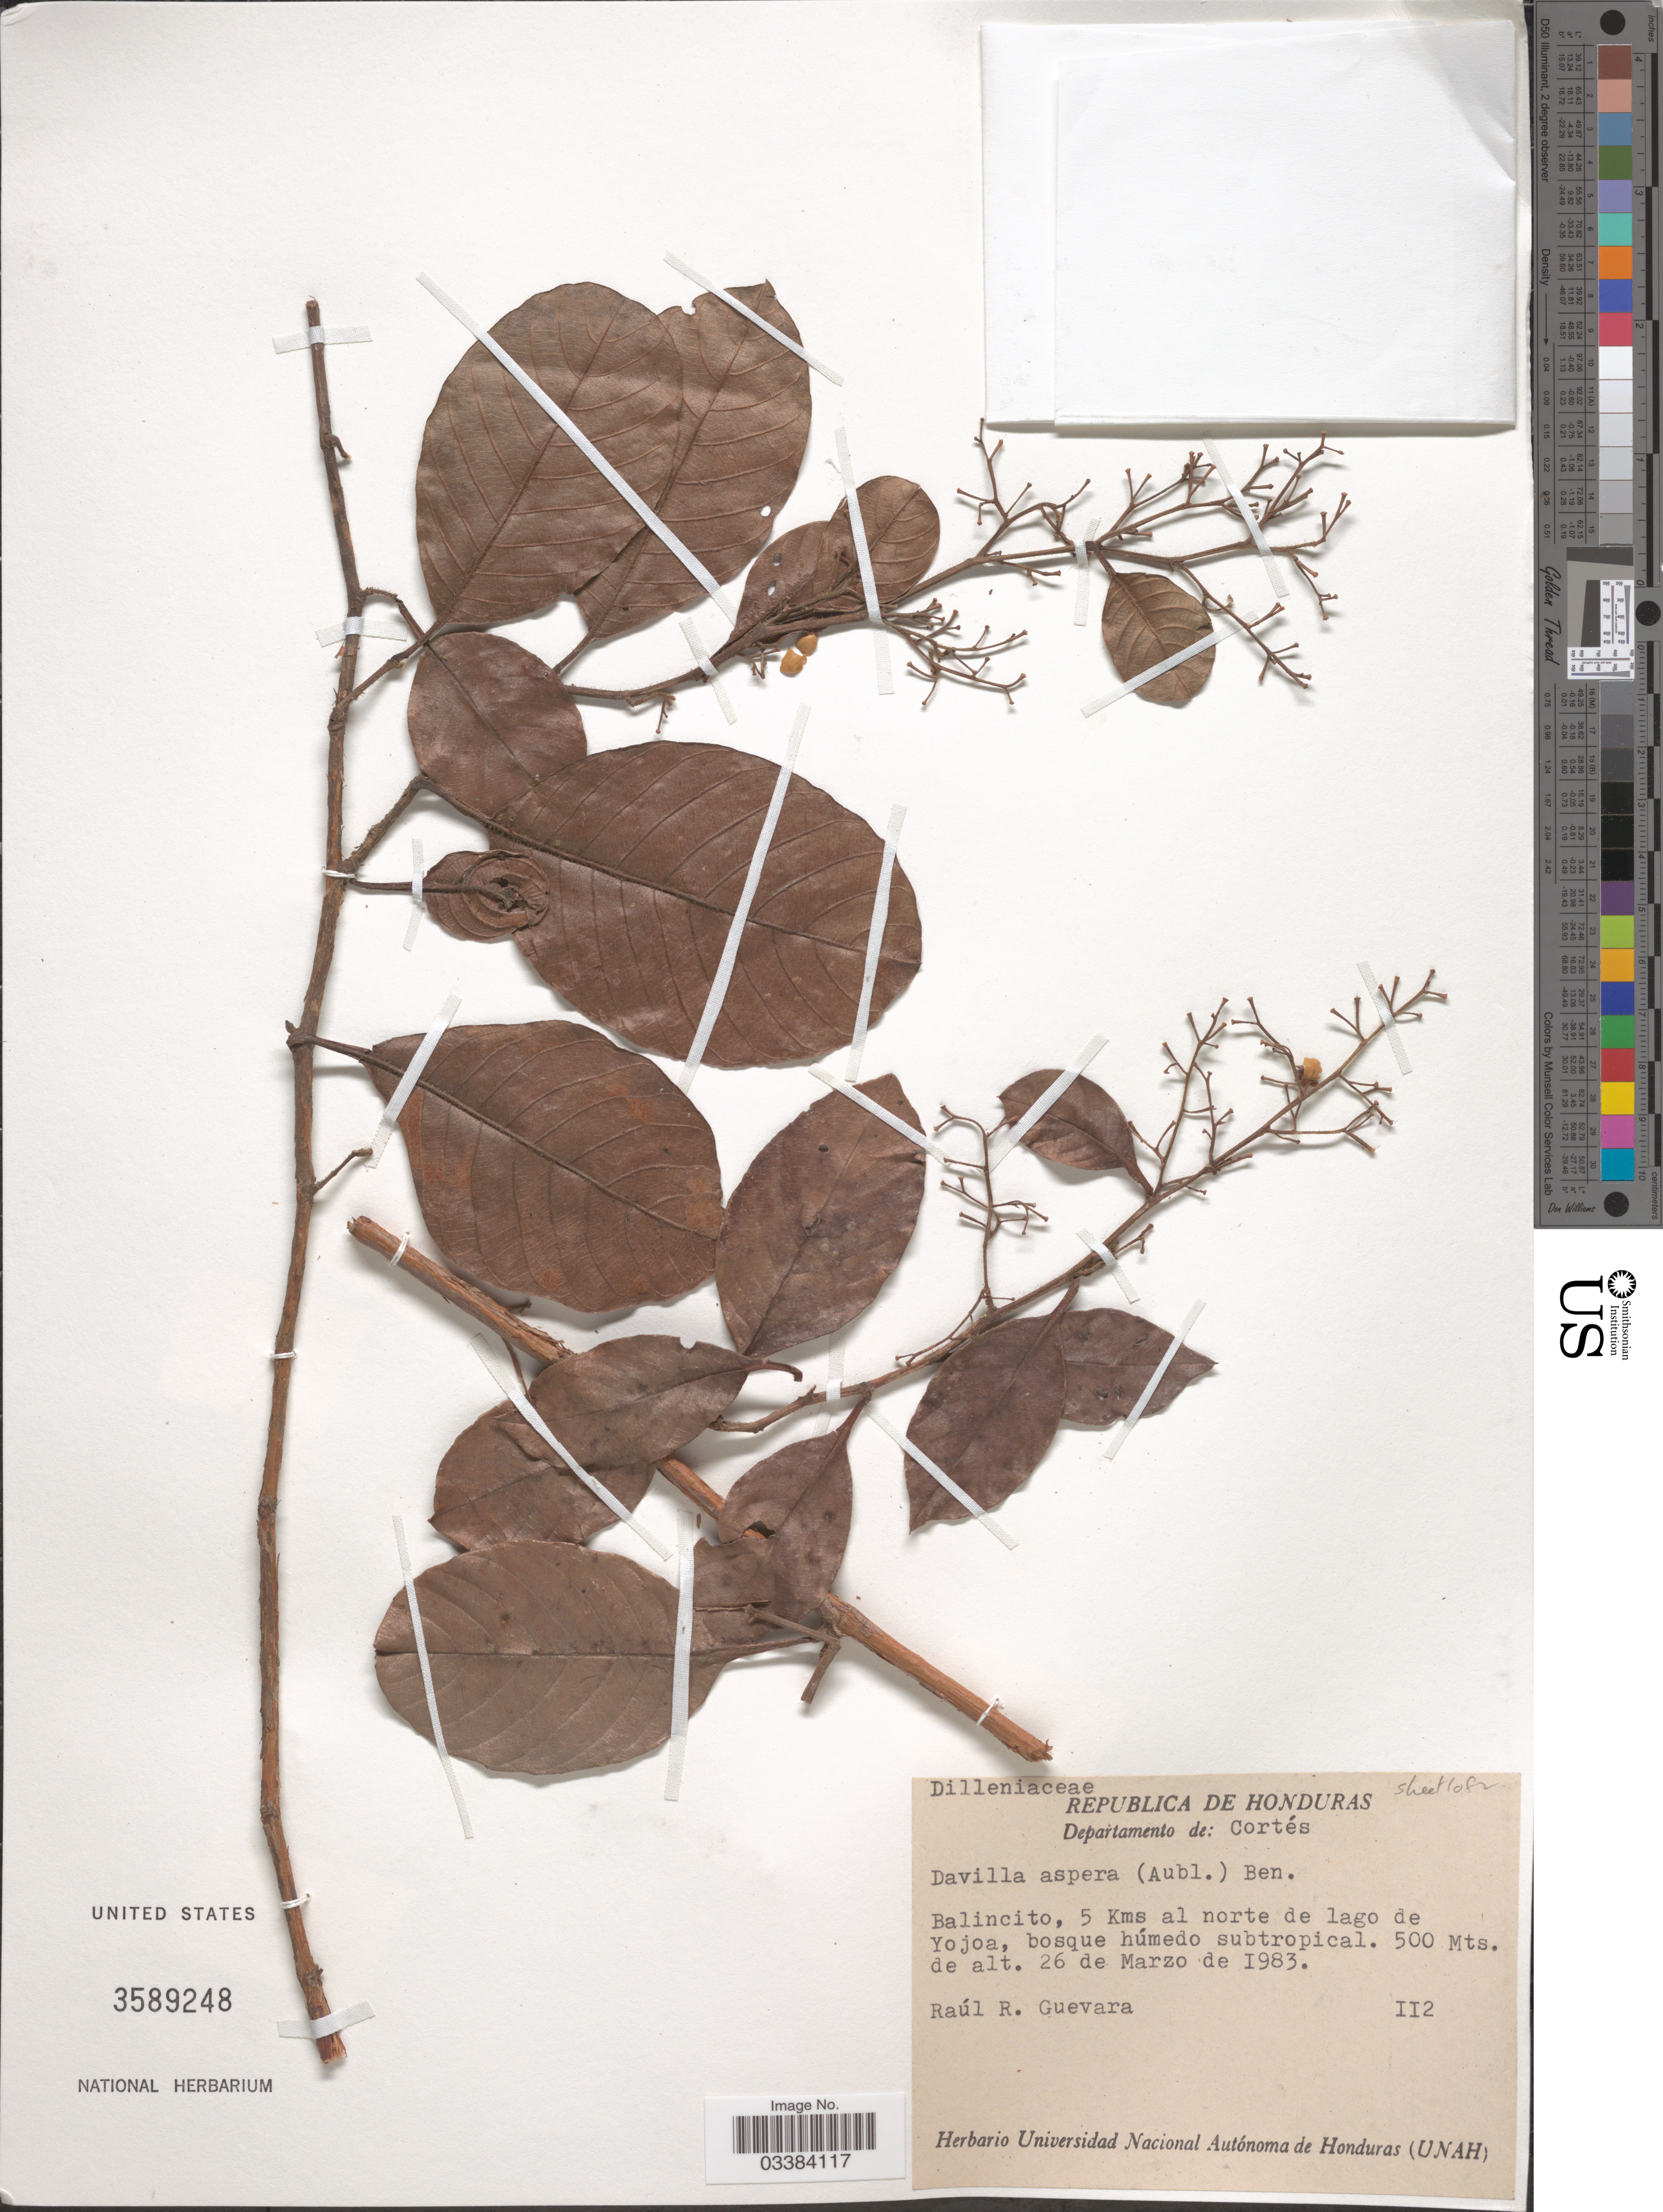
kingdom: Plantae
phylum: Tracheophyta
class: Magnoliopsida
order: Dilleniales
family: Dilleniaceae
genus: Davilla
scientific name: Davilla kunthii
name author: A. St.-Hil.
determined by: Strong, Mark T., (BOT), Smithsonian Institution - National Museum of Natural History (UNITED STATES)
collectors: R. Guevara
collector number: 112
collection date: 1983-03-26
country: Honduras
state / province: Cortés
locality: Departamento de: Cortés. Balincito, 5 Kms al norte de lago de Yojoa, bosque húmedo subtropical.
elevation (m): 500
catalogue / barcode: US 3589248